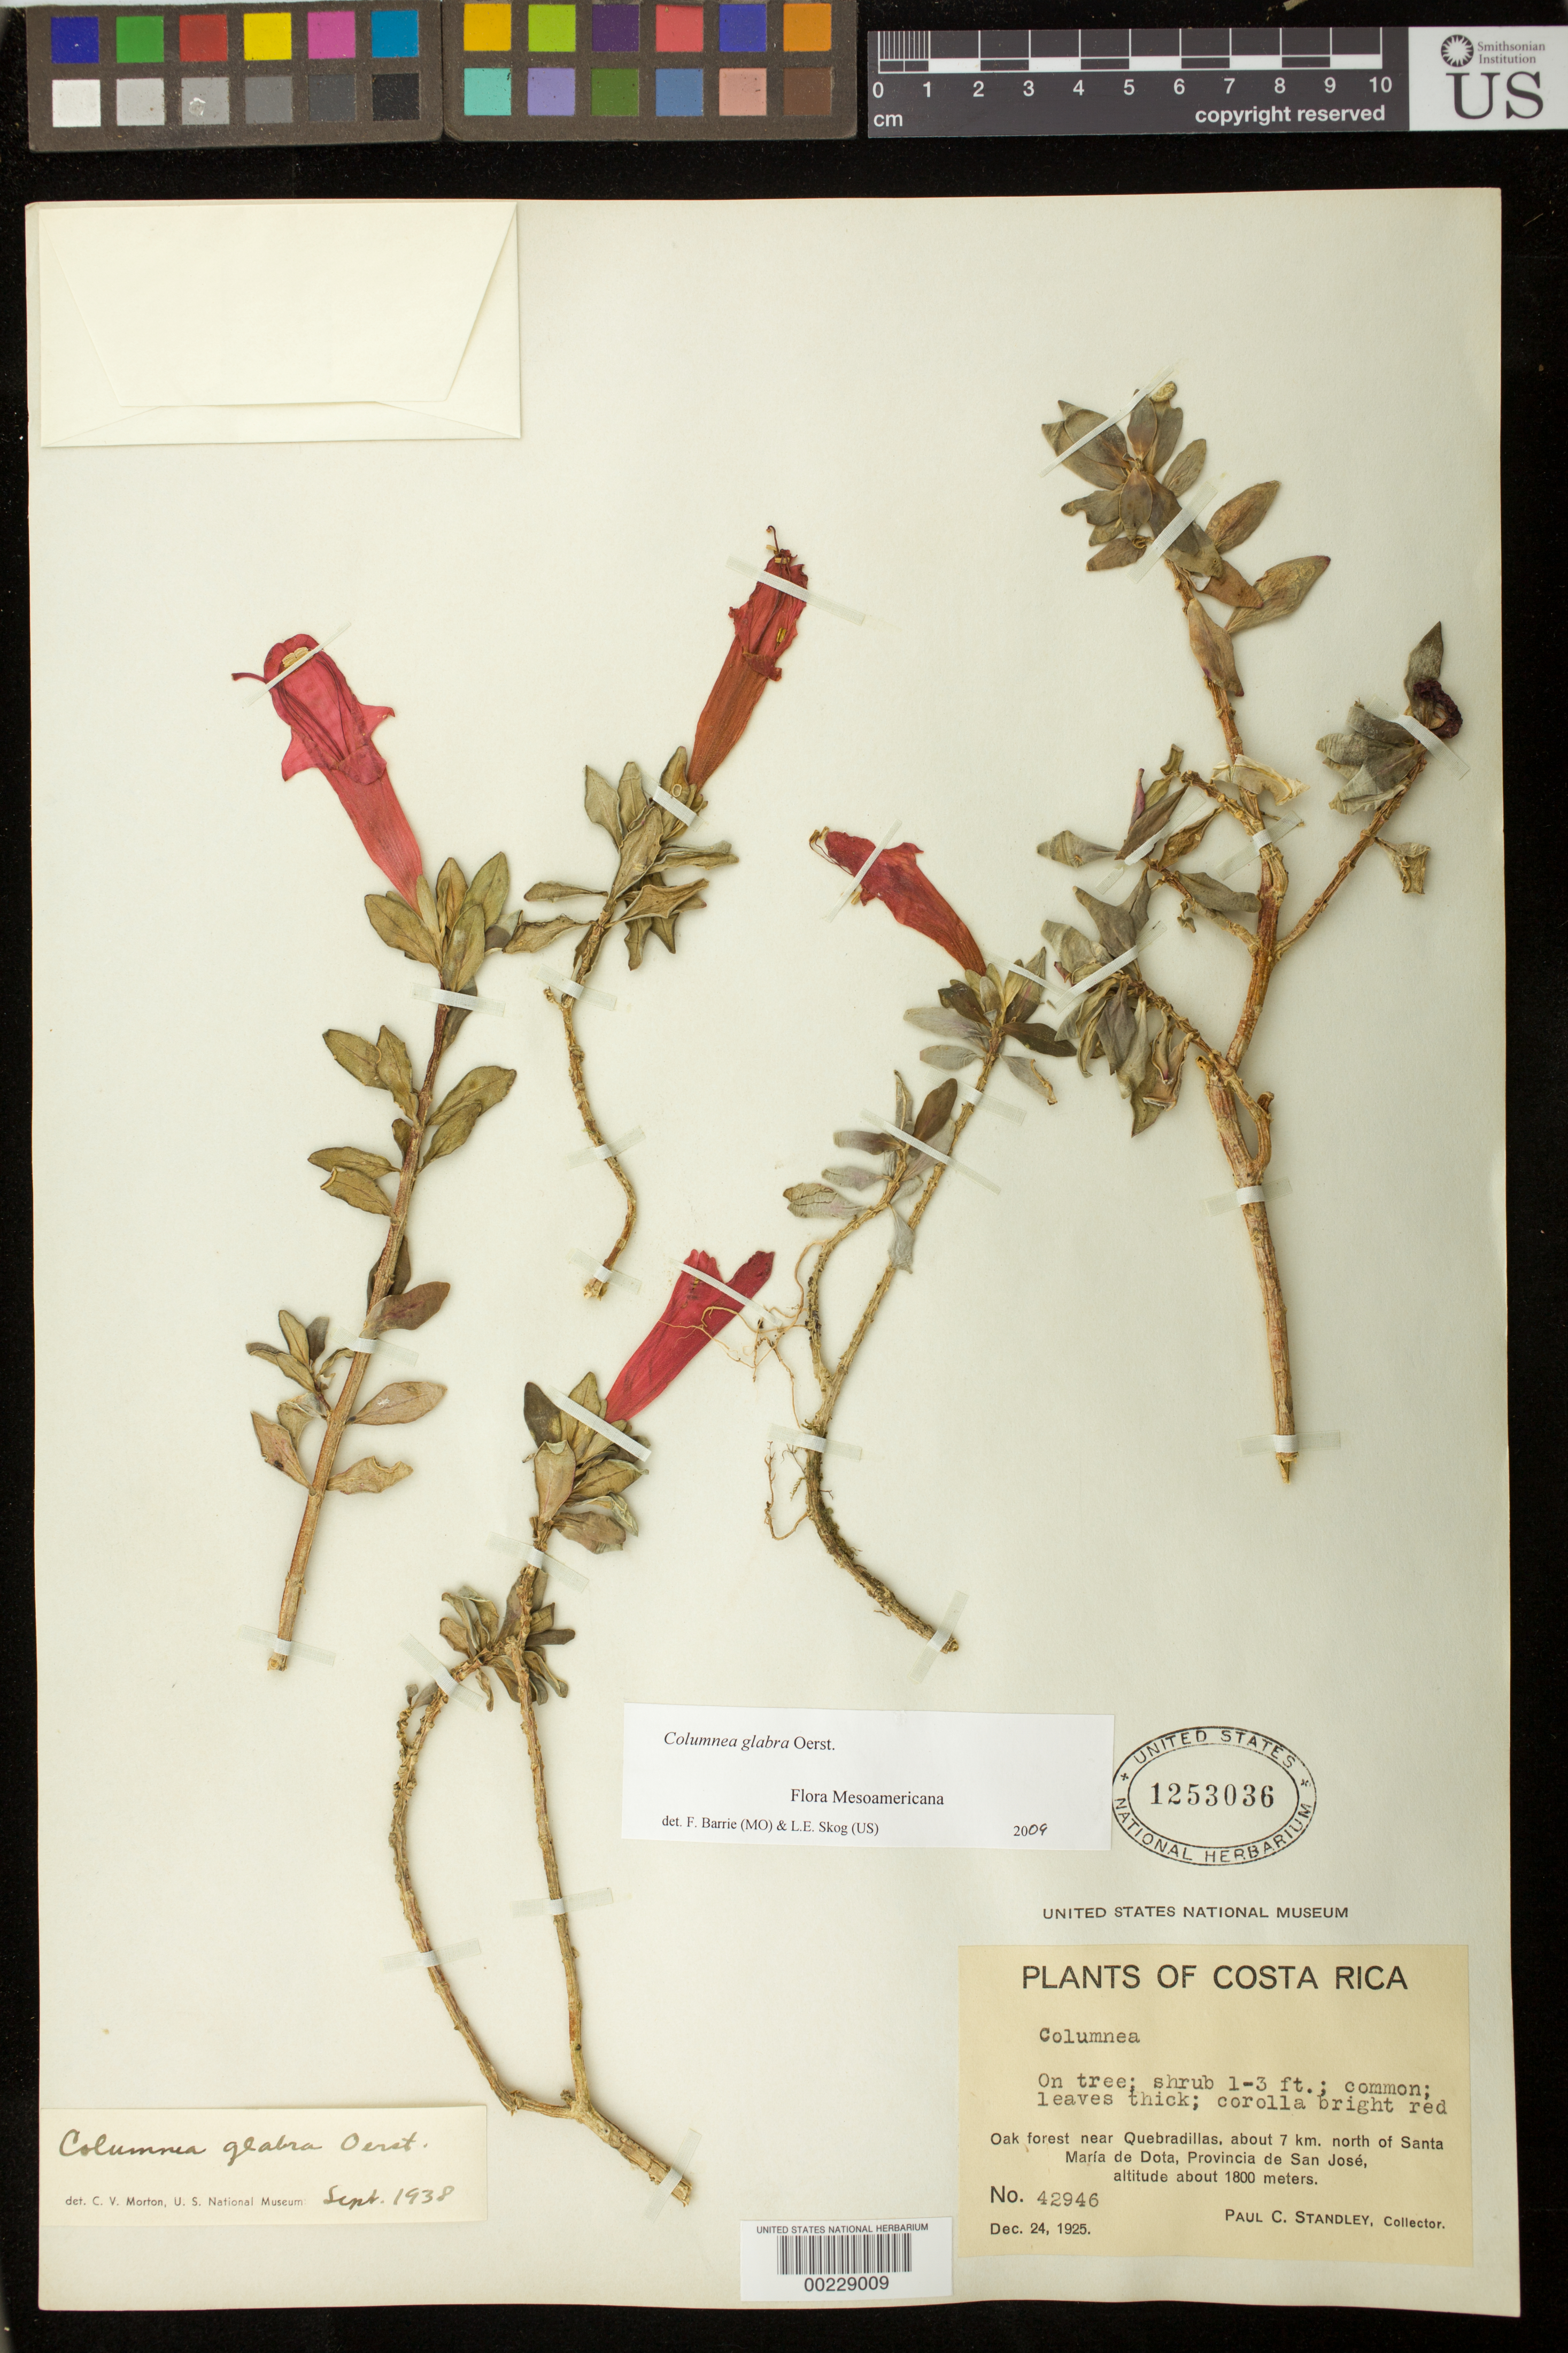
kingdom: Plantae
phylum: Tracheophyta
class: Magnoliopsida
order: Lamiales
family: Gesneriaceae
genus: Columnea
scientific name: Columnea glabra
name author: Oerst.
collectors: P. C. Standley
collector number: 42946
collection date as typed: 24 Dec 1925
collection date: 1925-12-24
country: Costa Rica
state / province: San José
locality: Near Quebradillas, about 7 km N of Santa Maria de Dota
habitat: Oak forest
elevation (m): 1800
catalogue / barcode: US 1253036